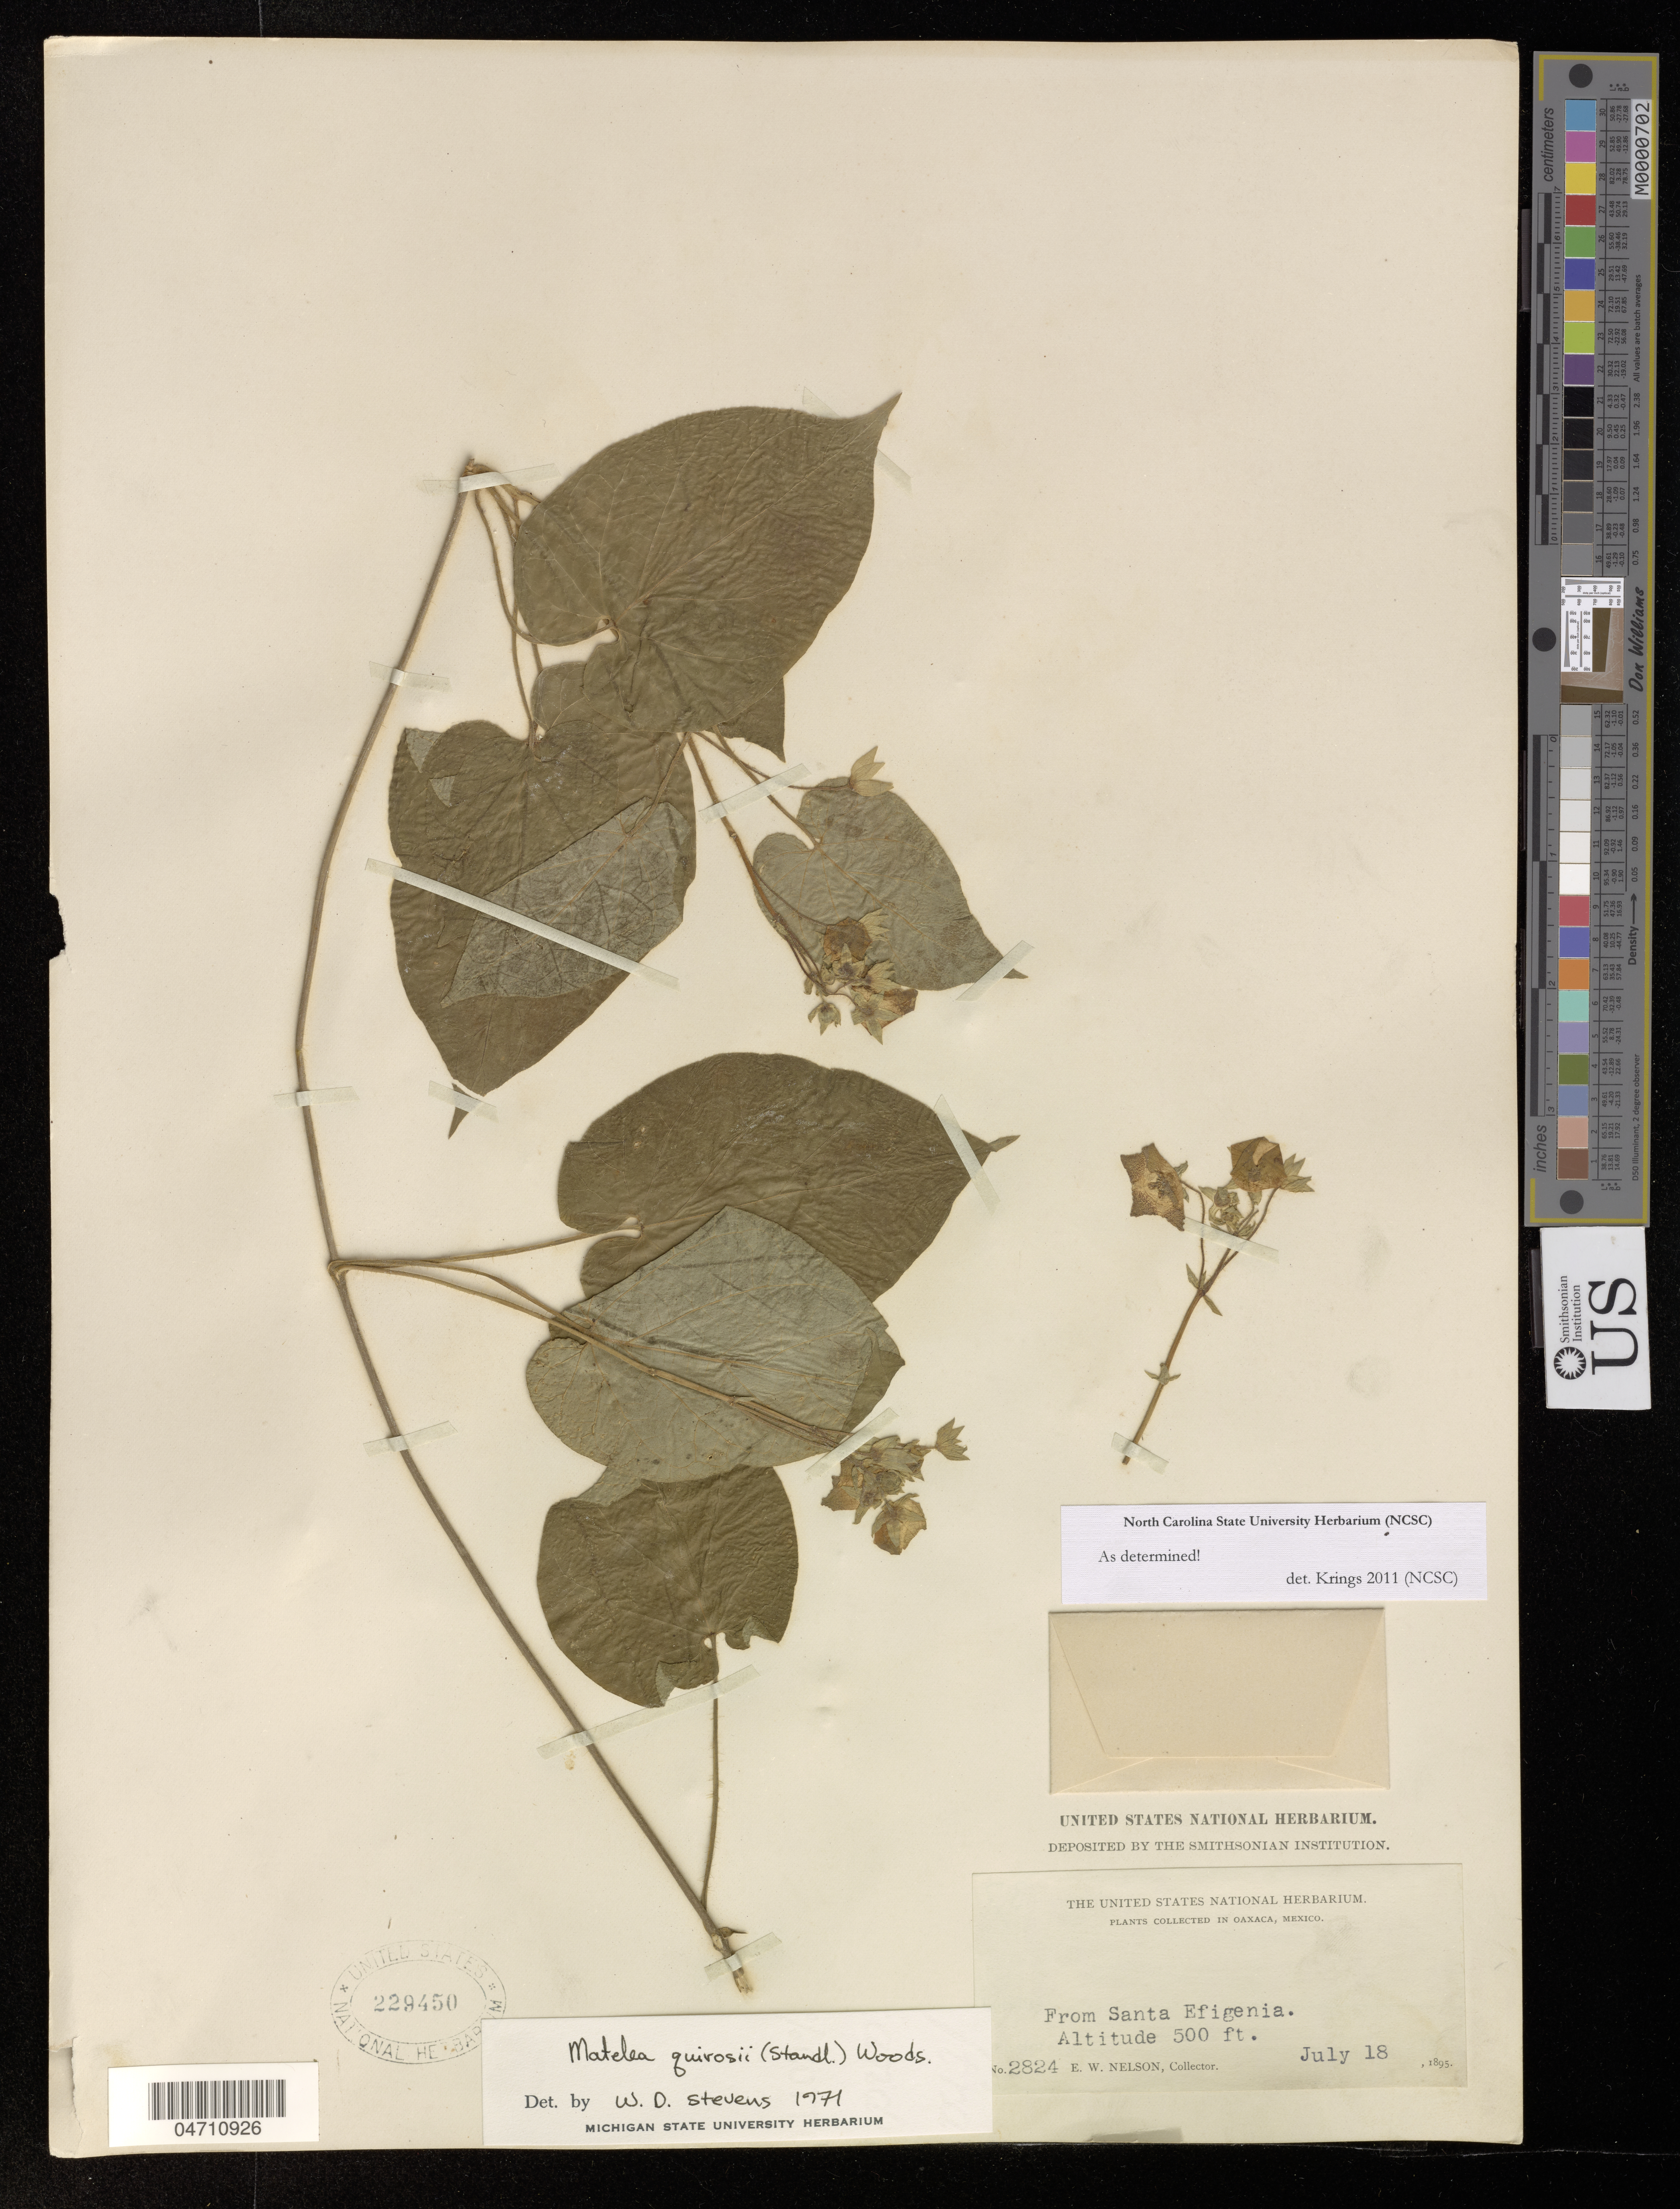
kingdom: Plantae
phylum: Tracheophyta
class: Magnoliopsida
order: Gentianales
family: Apocynaceae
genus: Matelea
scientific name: Matelea quirosii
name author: (Standl.) Woodson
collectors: E. W. Nelson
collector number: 2824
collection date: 1895-07-18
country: Mexico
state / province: Oaxaca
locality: From Santa Efigenia.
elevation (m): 152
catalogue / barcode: US 229450